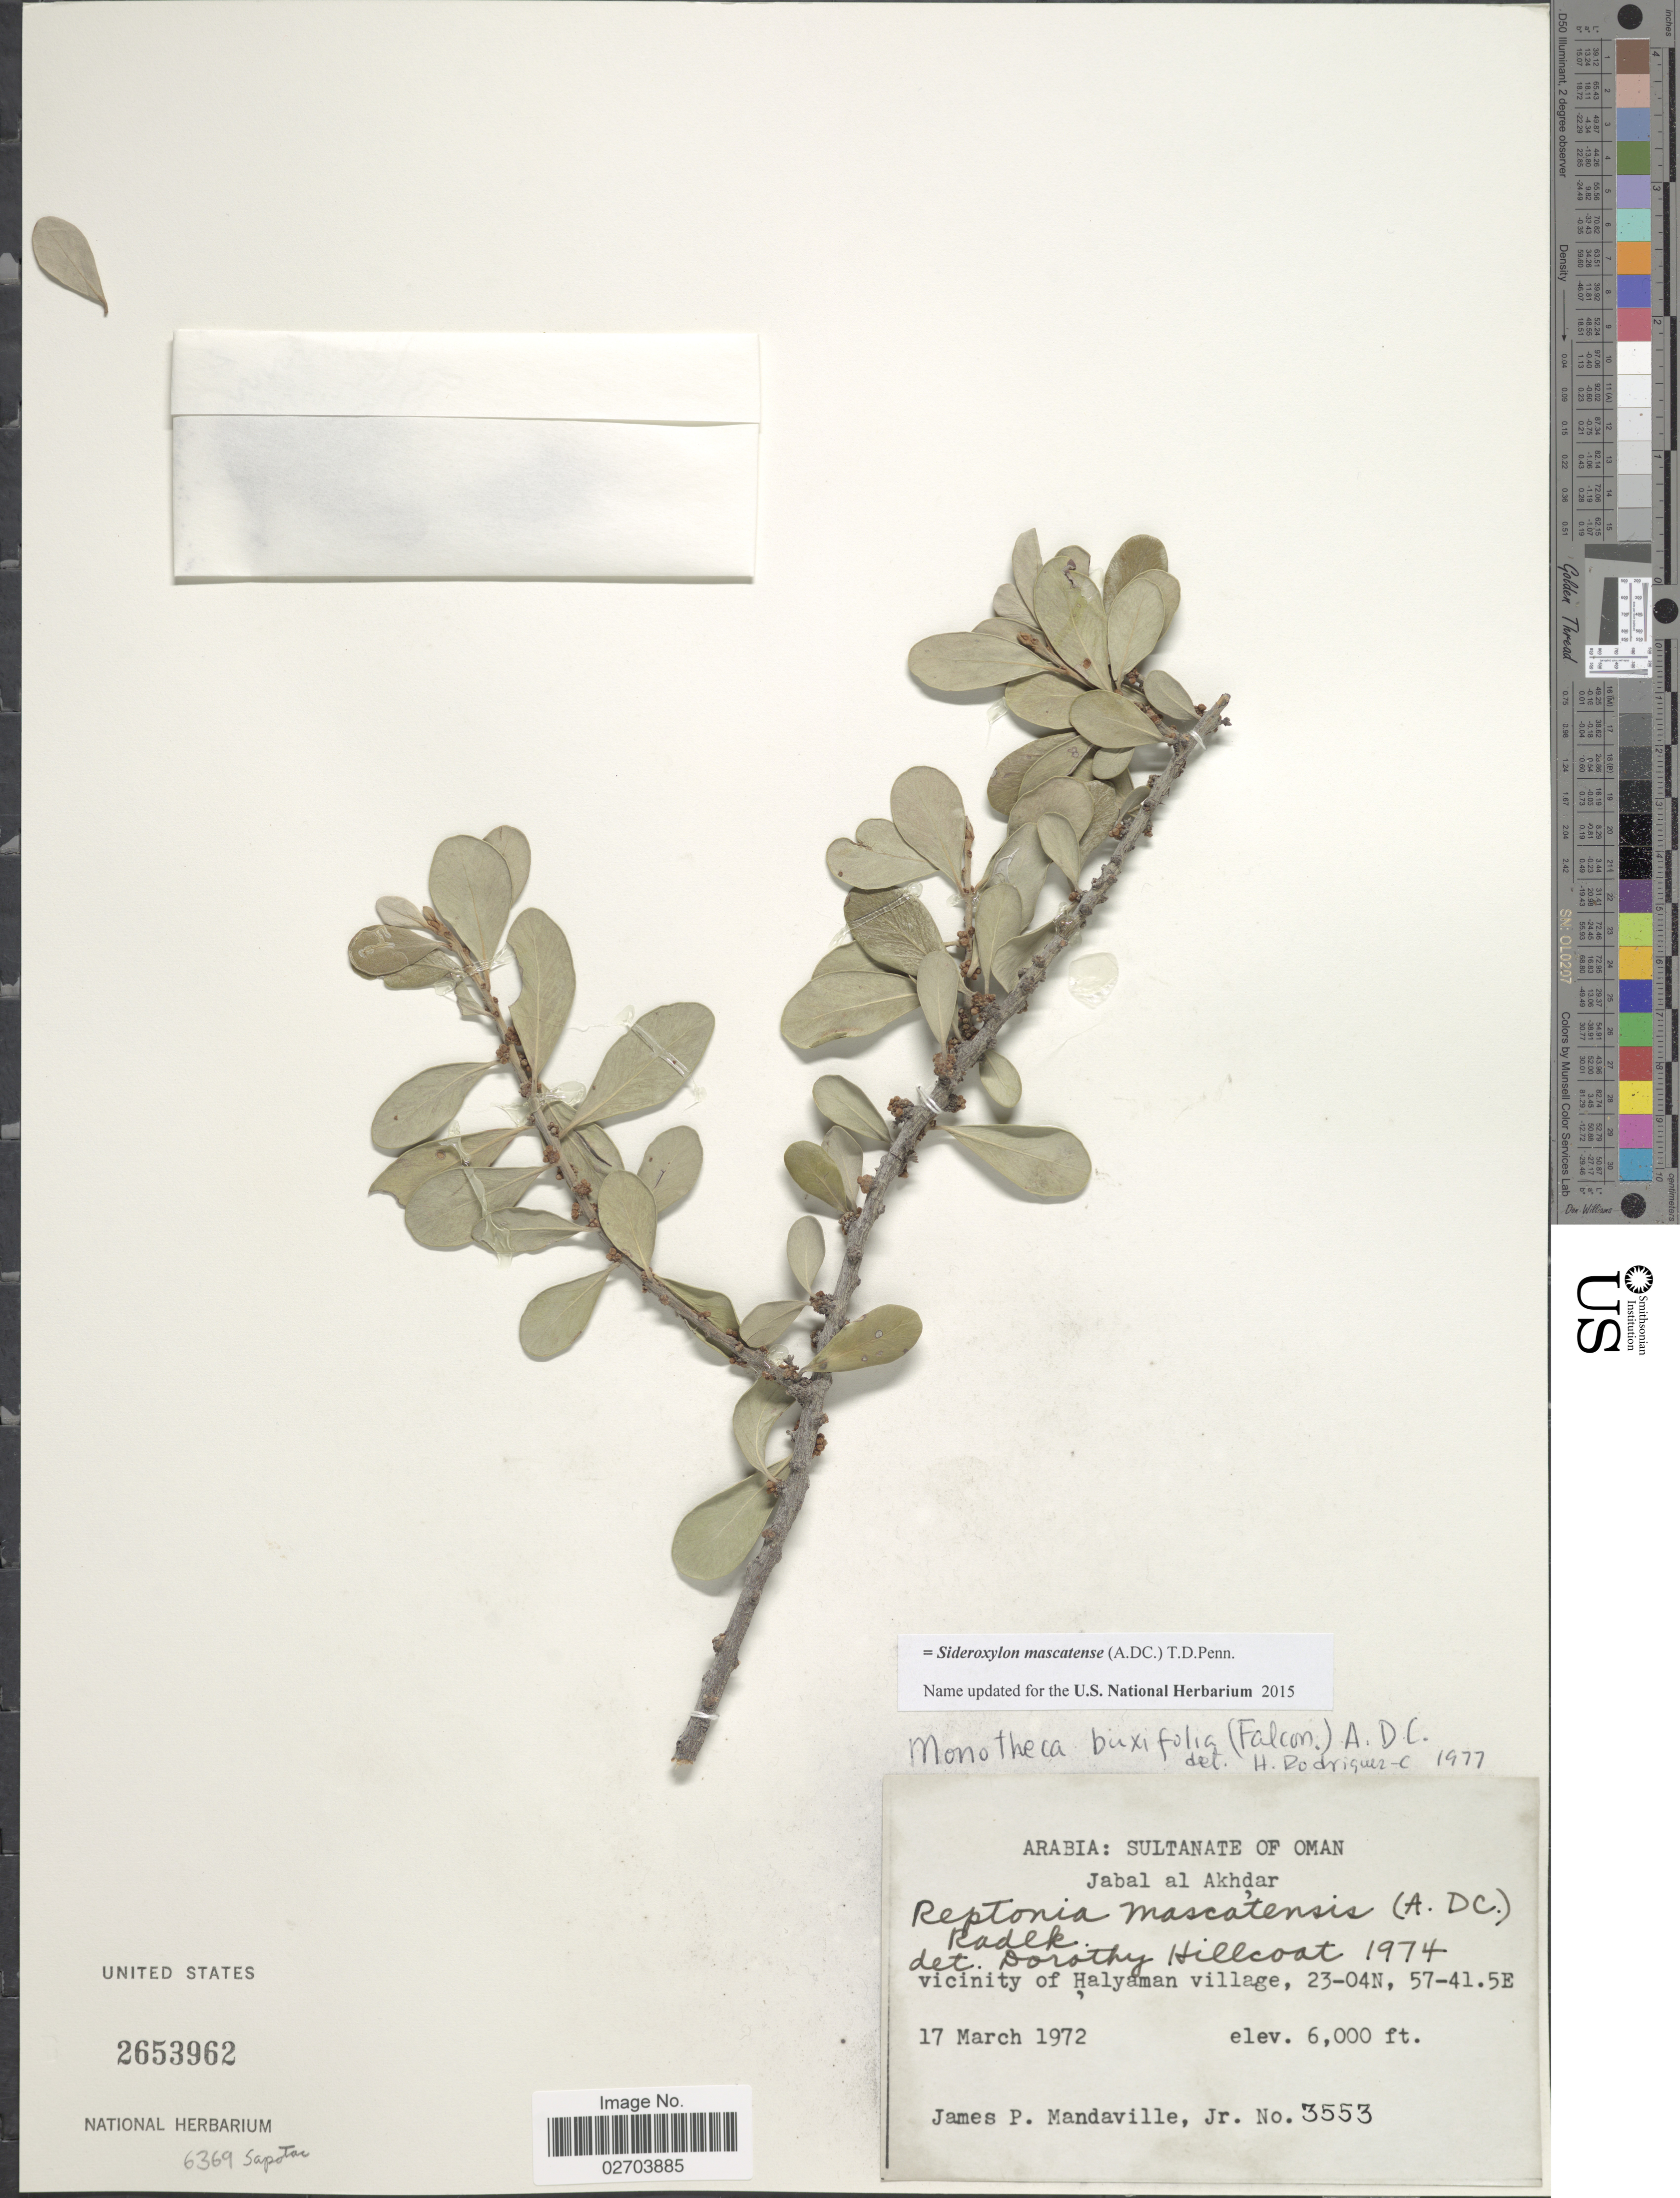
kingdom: Plantae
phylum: Tracheophyta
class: Magnoliopsida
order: Ericales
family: Sapotaceae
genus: Sideroxylon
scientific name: Sideroxylon mascatense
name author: (A. DC.) T.D. Penn.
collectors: J. Mandaville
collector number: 3553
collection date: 1972-03-17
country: Oman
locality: Arabia: Sultanate of Oman. Jabal al Akhdar. Vicinity of Halyaman village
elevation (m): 1829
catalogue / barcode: US 2653962